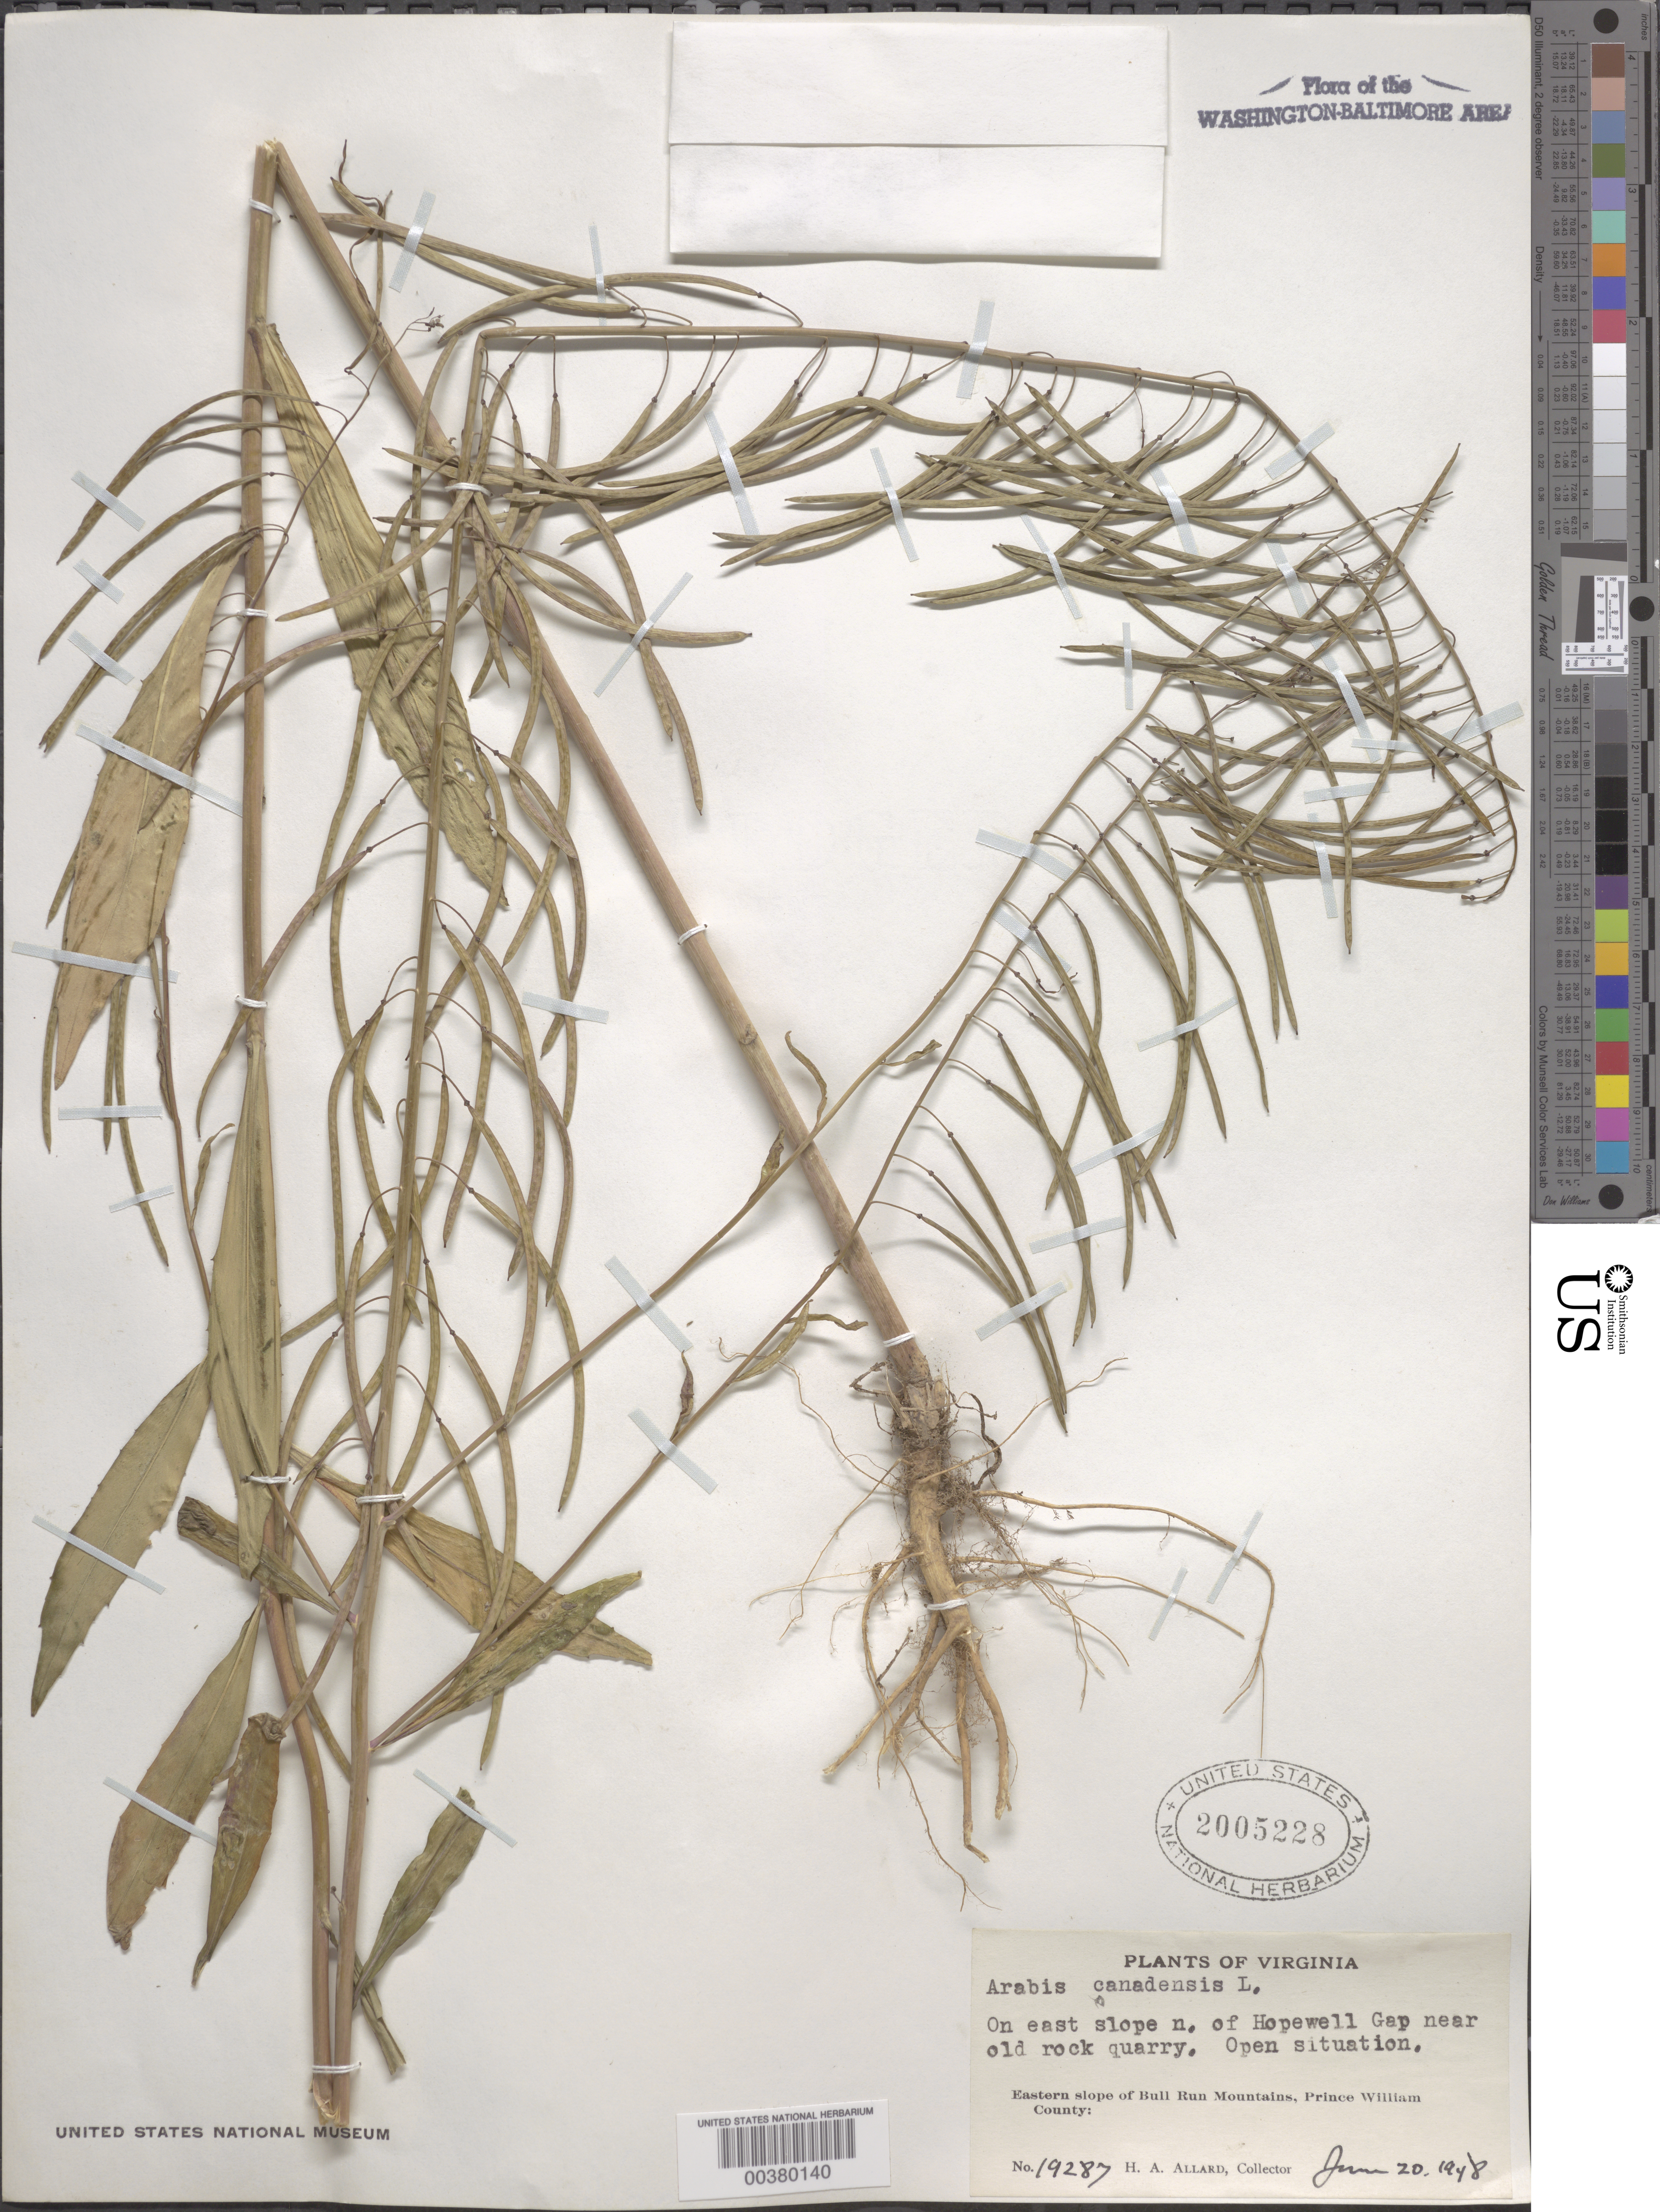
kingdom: Plantae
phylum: Tracheophyta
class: Magnoliopsida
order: Brassicales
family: Brassicaceae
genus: Arabis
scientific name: Arabis canadensis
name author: L.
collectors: H. A. Allard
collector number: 19287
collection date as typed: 20 Jun 1948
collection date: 1948-06-20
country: United States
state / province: Virginia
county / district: Prince William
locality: North of Hopewell Gap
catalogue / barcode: US 2005228